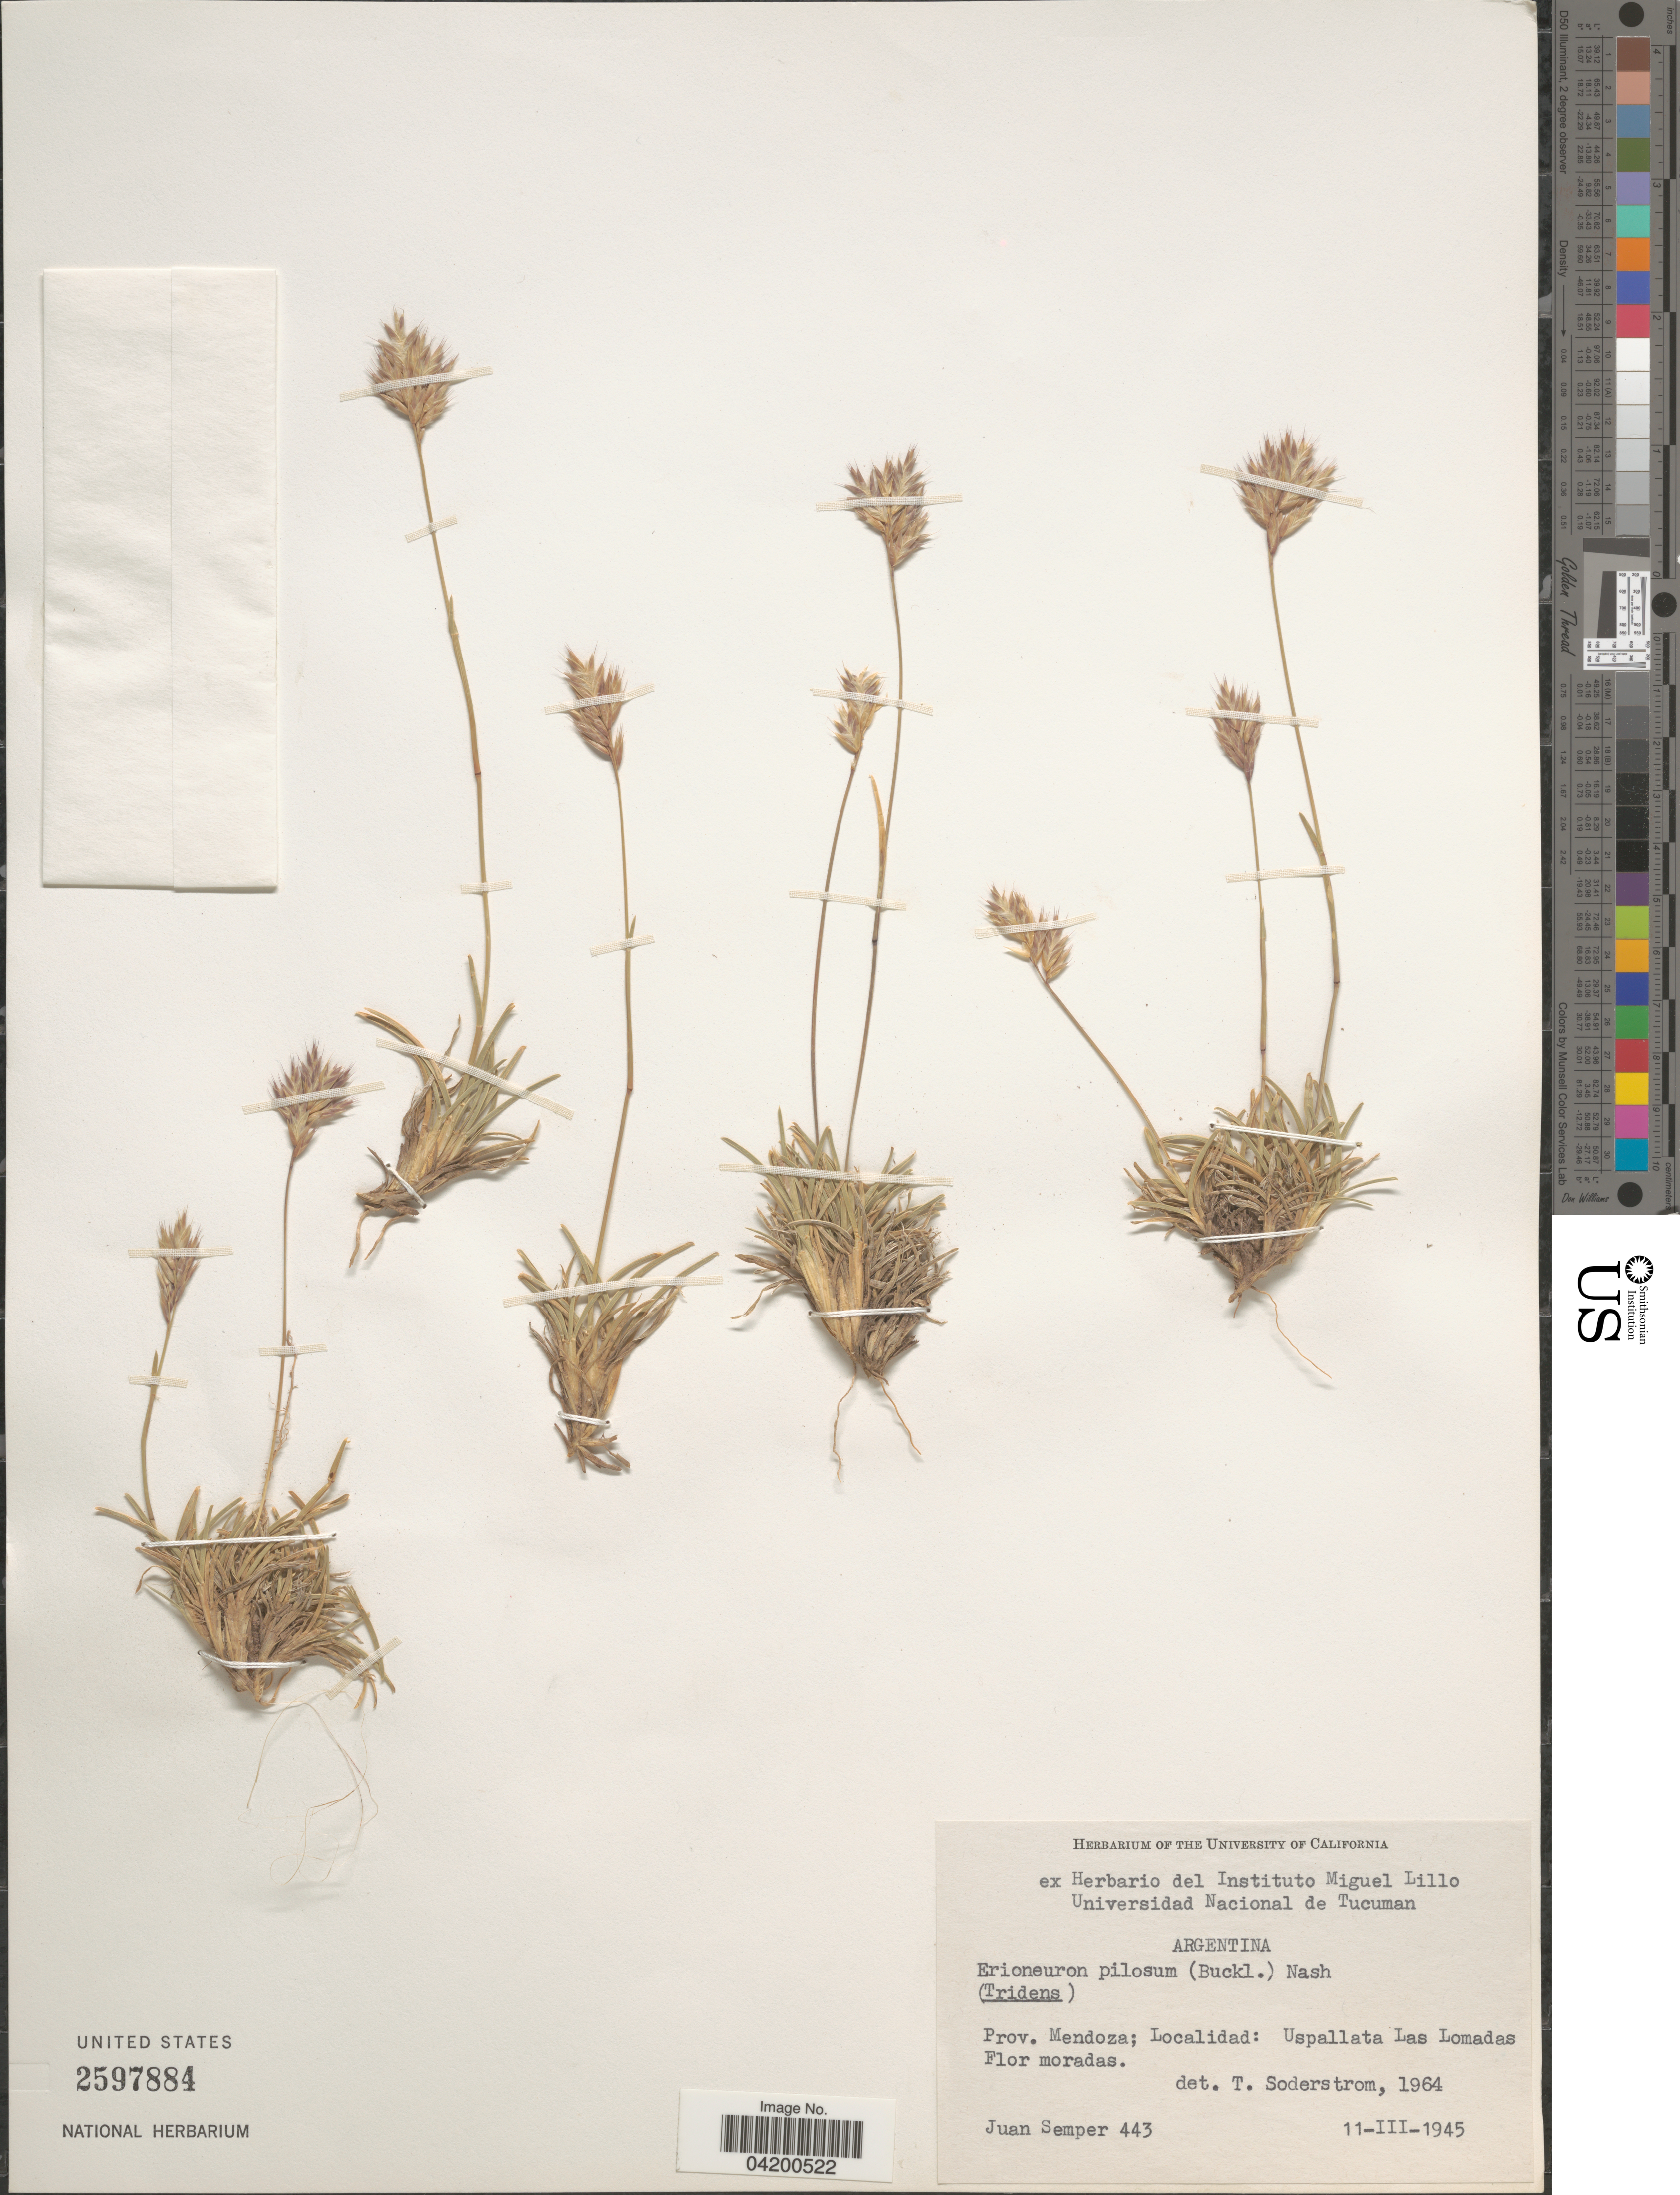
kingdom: Plantae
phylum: Tracheophyta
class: Liliopsida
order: Poales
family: Poaceae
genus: Erioneuron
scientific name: Erioneuron pilosum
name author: (Buckley) Nash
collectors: J. Semper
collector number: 443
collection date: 1945-03-11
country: Argentina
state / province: Mendoza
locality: Uspallata Las Lomadas.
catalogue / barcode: US 2597884